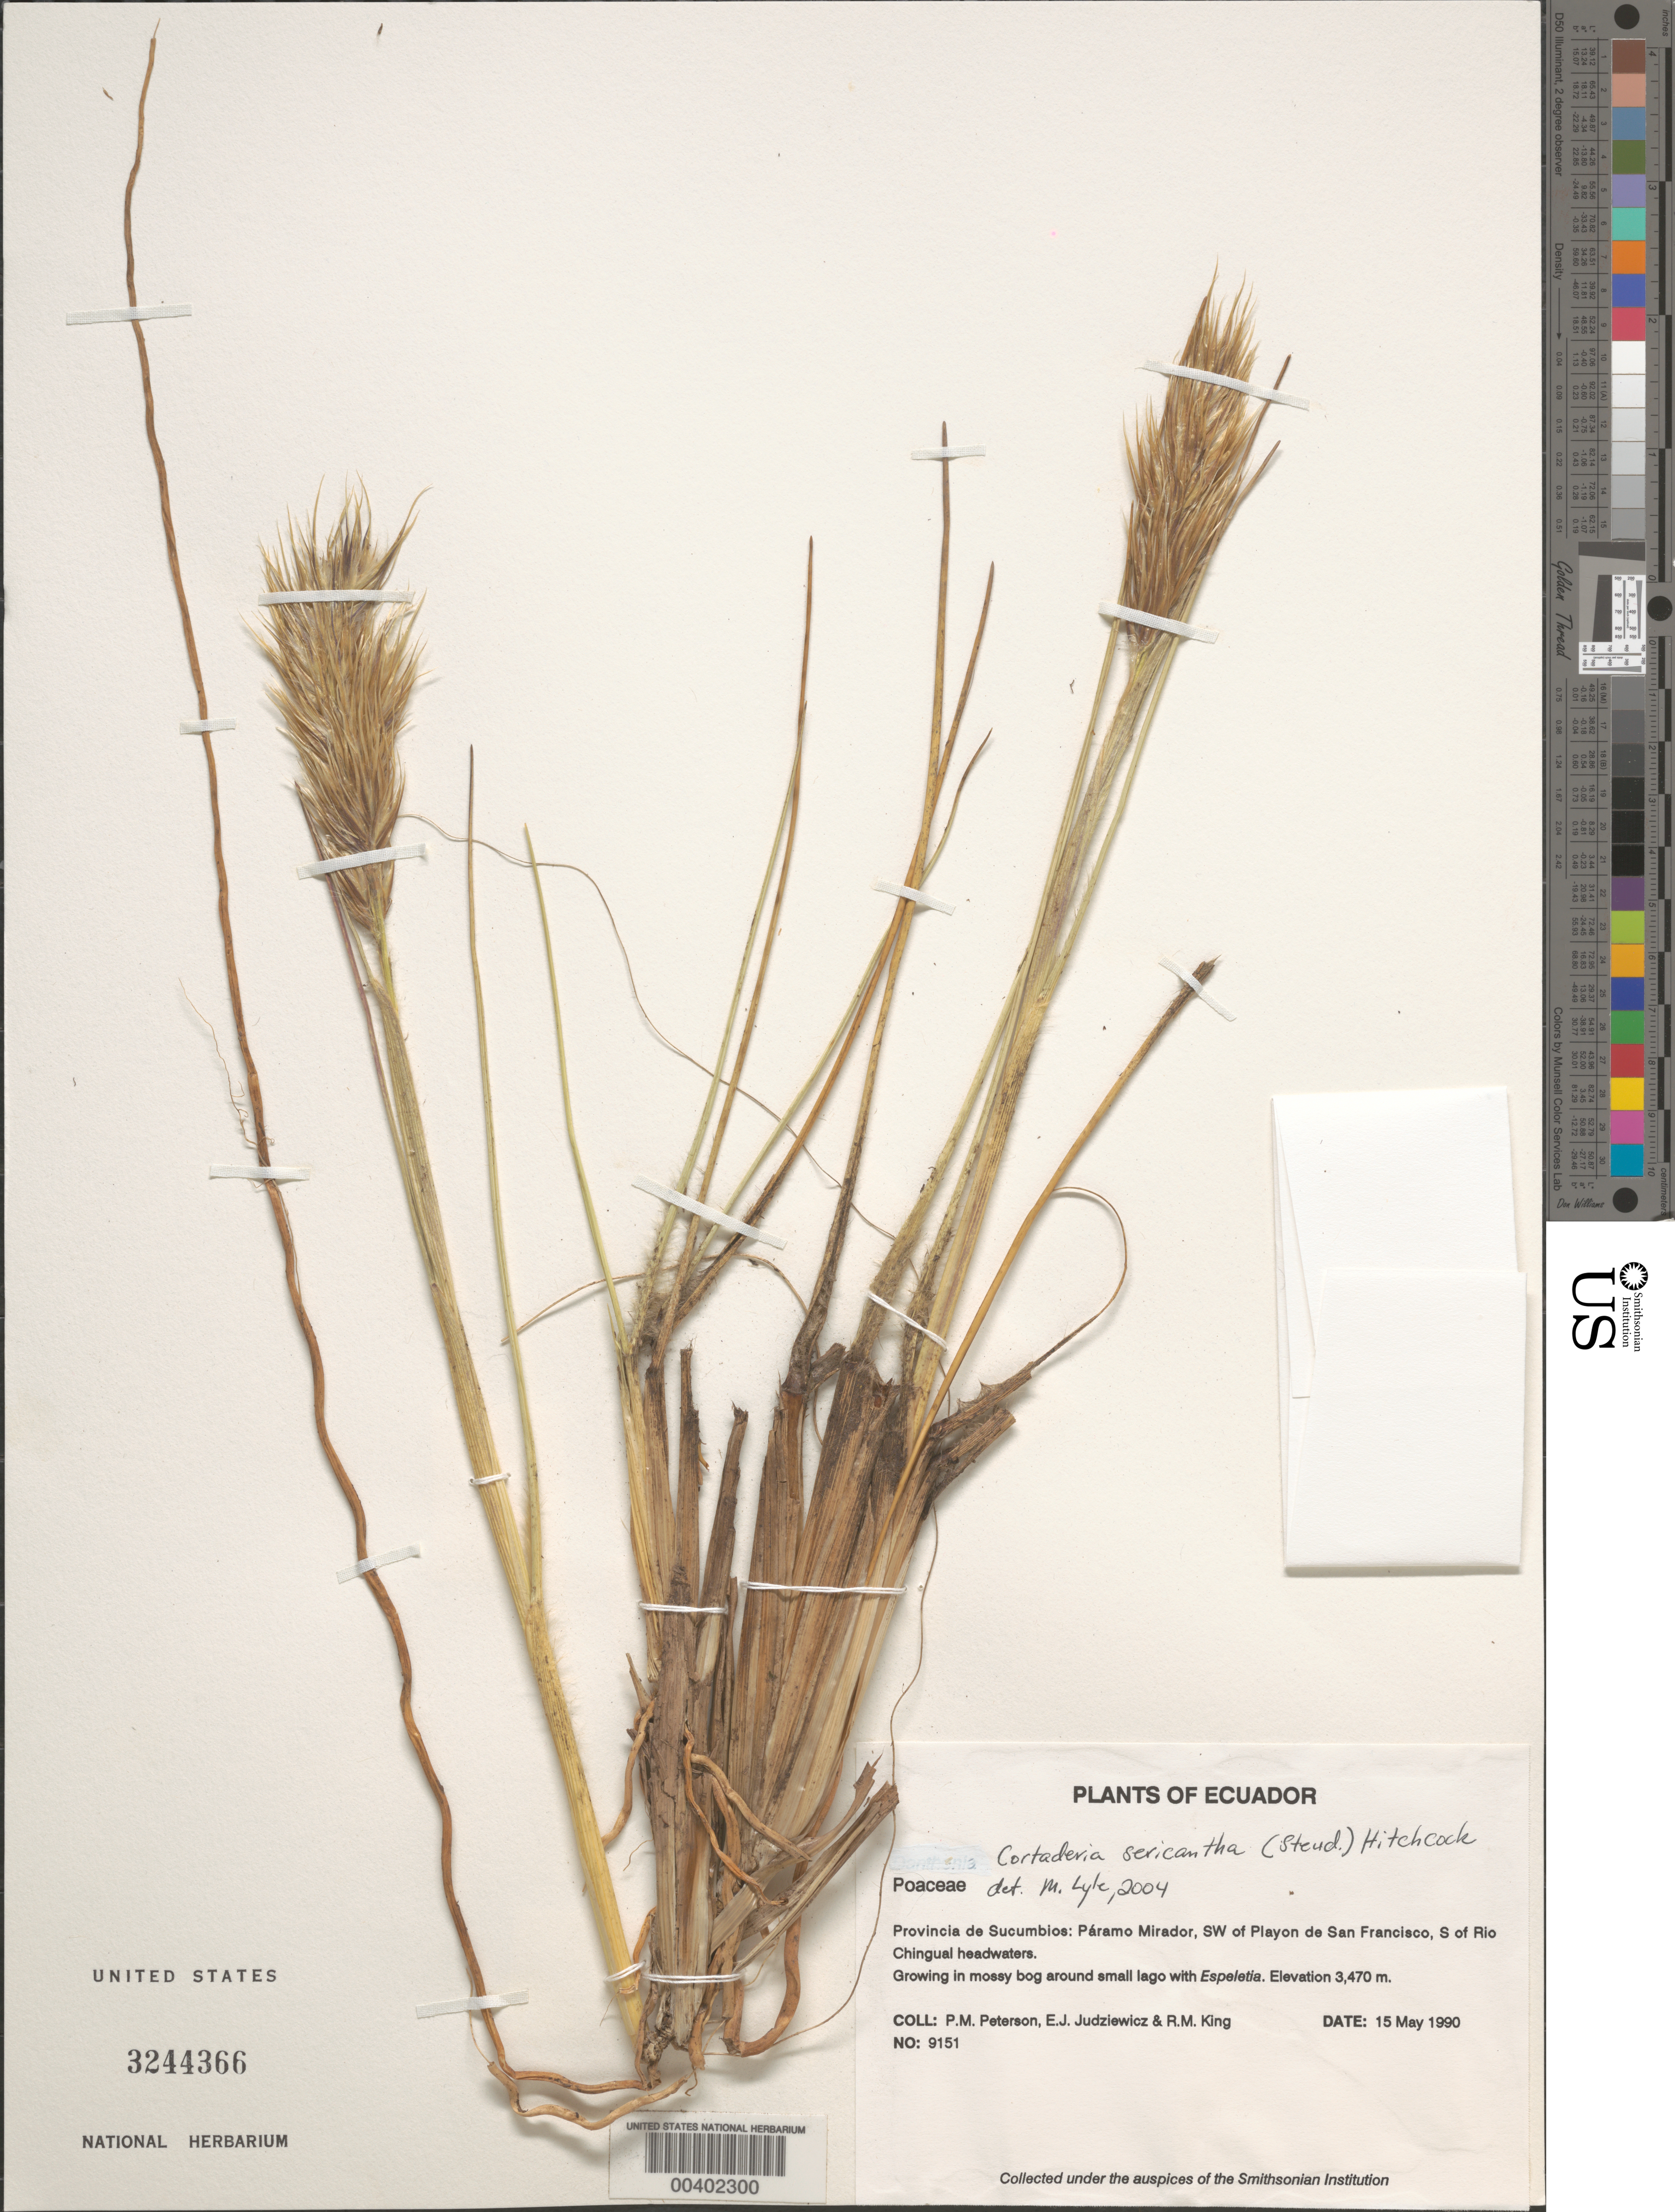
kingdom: Plantae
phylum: Tracheophyta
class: Liliopsida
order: Poales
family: Poaceae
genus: Danthonia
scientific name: Danthonia sp.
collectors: P. M. Peterson, E. J. Judziewicz & R. M. King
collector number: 09151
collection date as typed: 15 May 1990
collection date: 1990-05-15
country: Ecuador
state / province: Sucumbíos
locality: Páramo Mirador, SW of Playon de San Francisco, S of Rio Chingual headwaters.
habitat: Growing in mossy bog around small lago with Espeletia.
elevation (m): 3470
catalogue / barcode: US 3244366